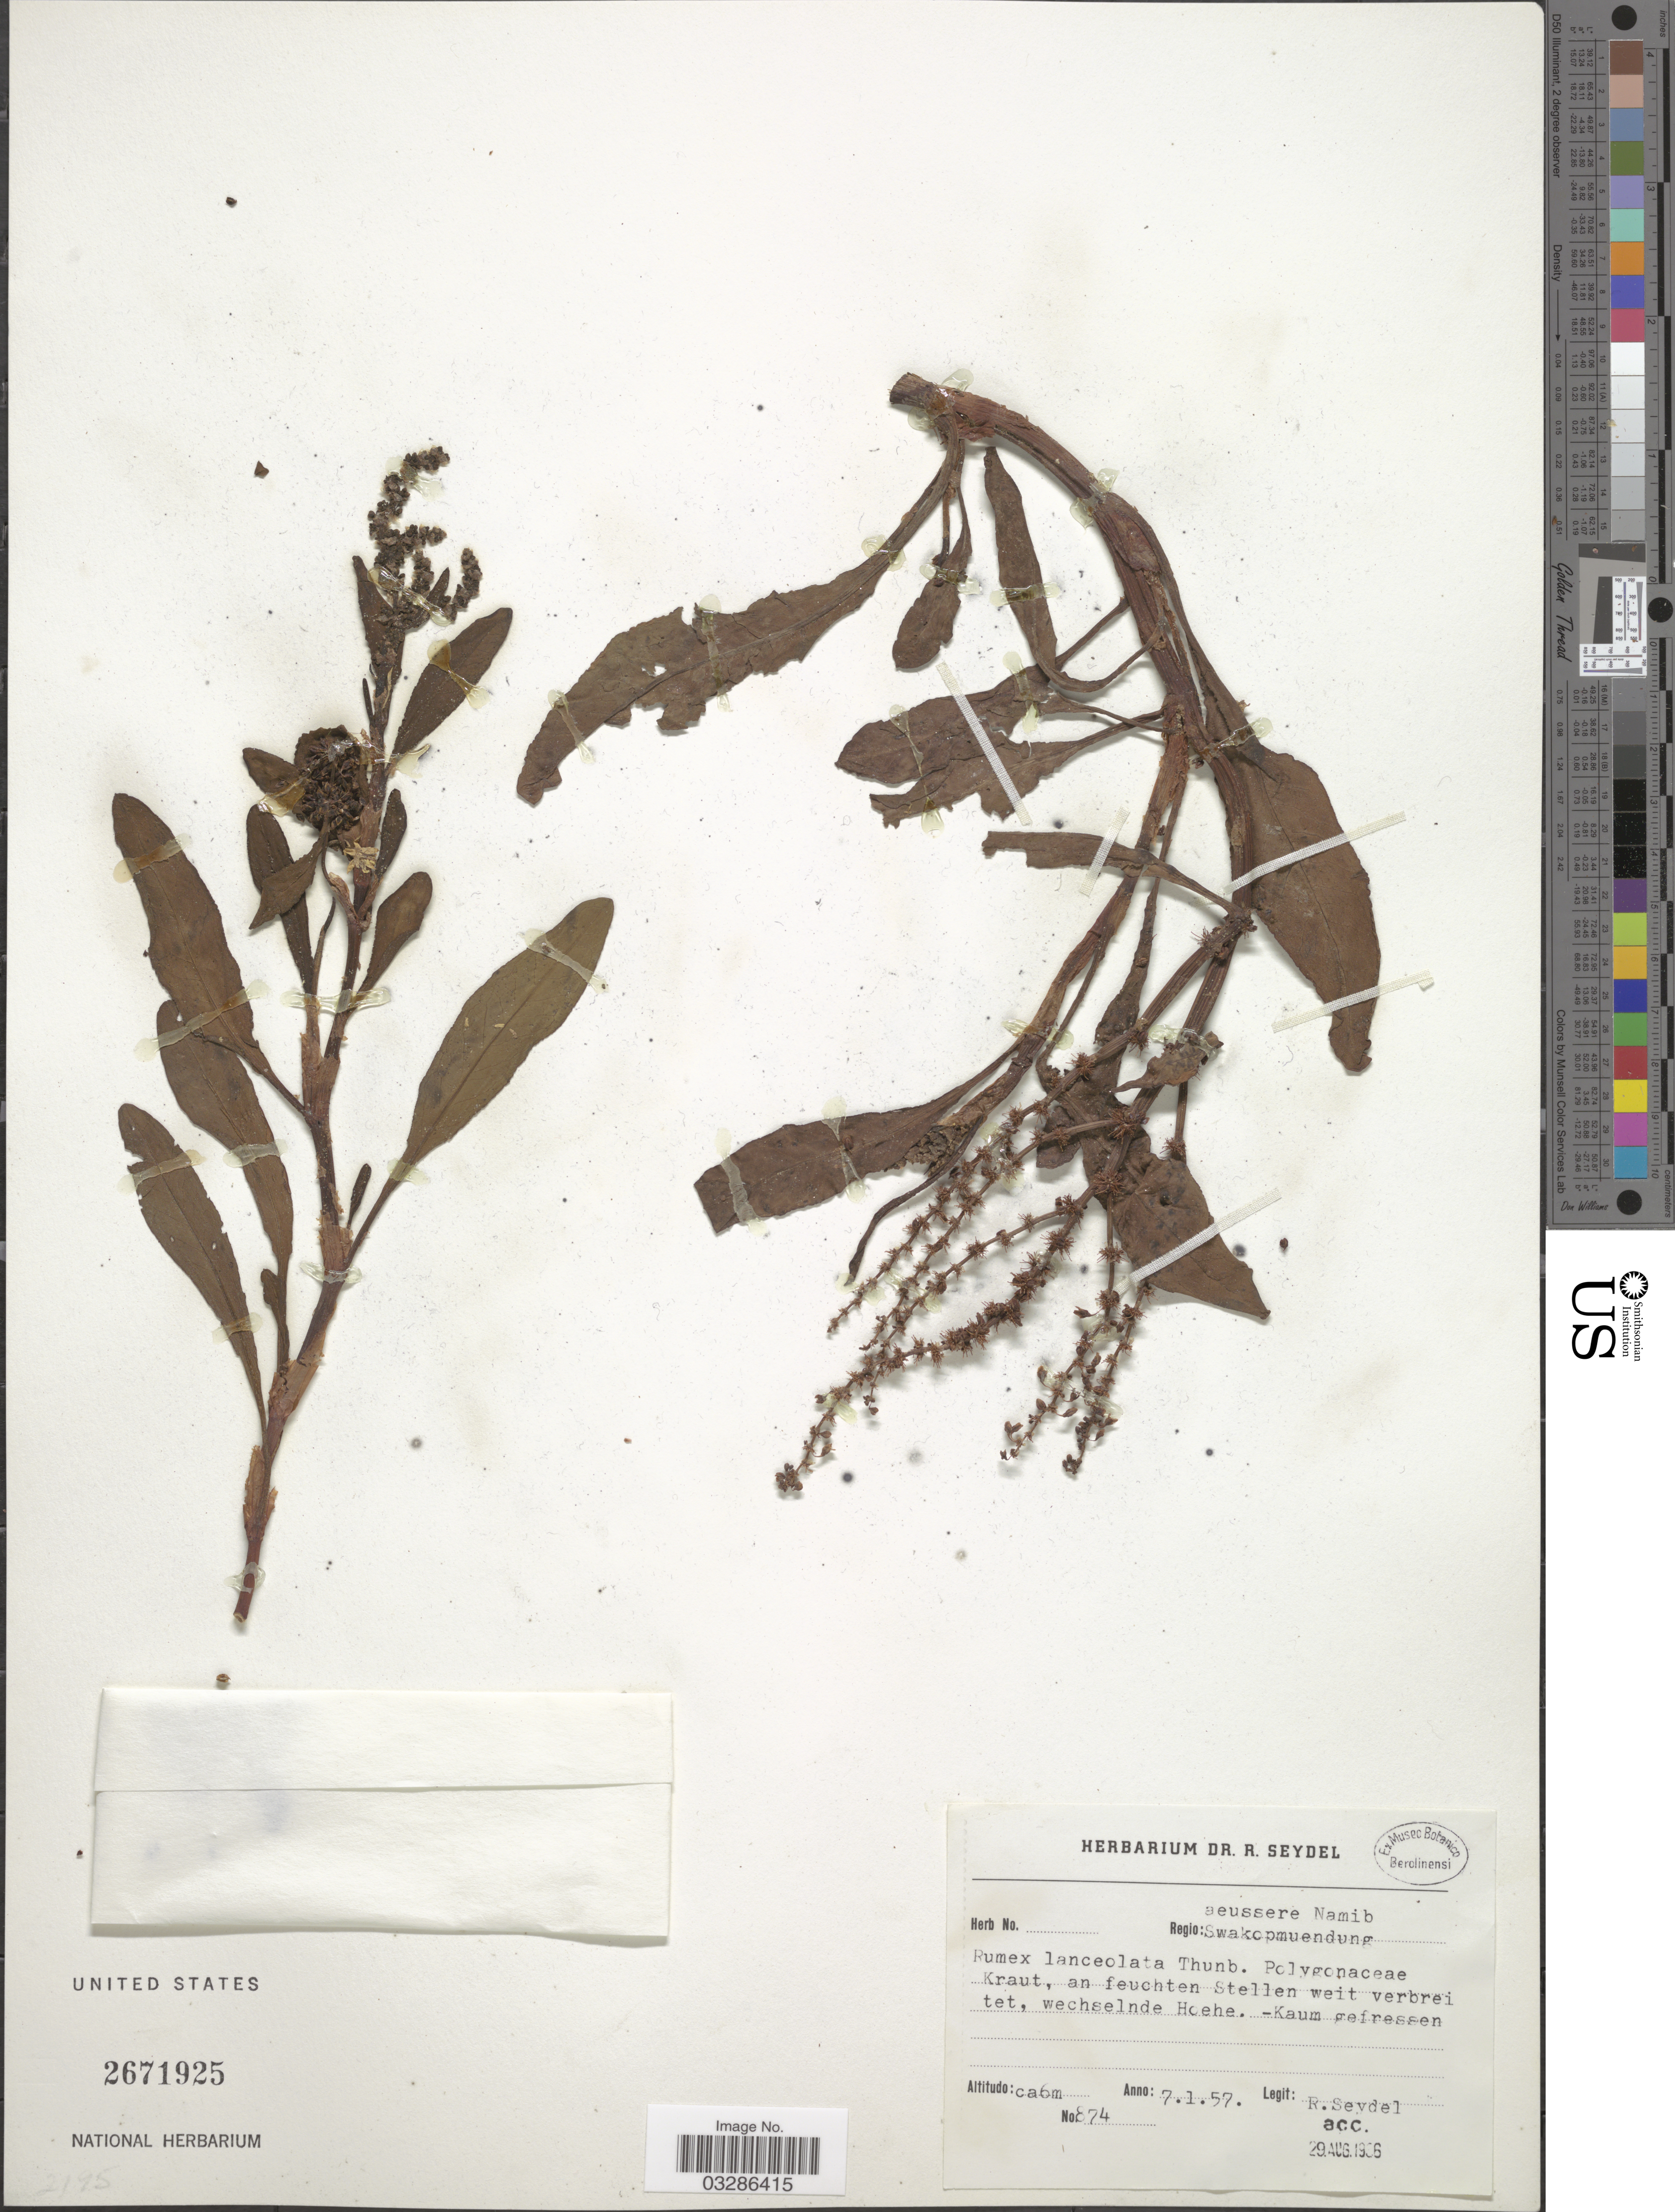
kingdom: Plantae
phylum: Tracheophyta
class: Magnoliopsida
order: Caryophyllales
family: Polygonaceae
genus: Rumex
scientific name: Rumex lanceolatus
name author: Thunb.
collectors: R. Seydel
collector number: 874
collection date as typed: Transcribed d/m/y: 7/1/57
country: Namibia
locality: Aeussere Namib. Regio: Swakopmuendung.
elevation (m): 6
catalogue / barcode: US 2671925